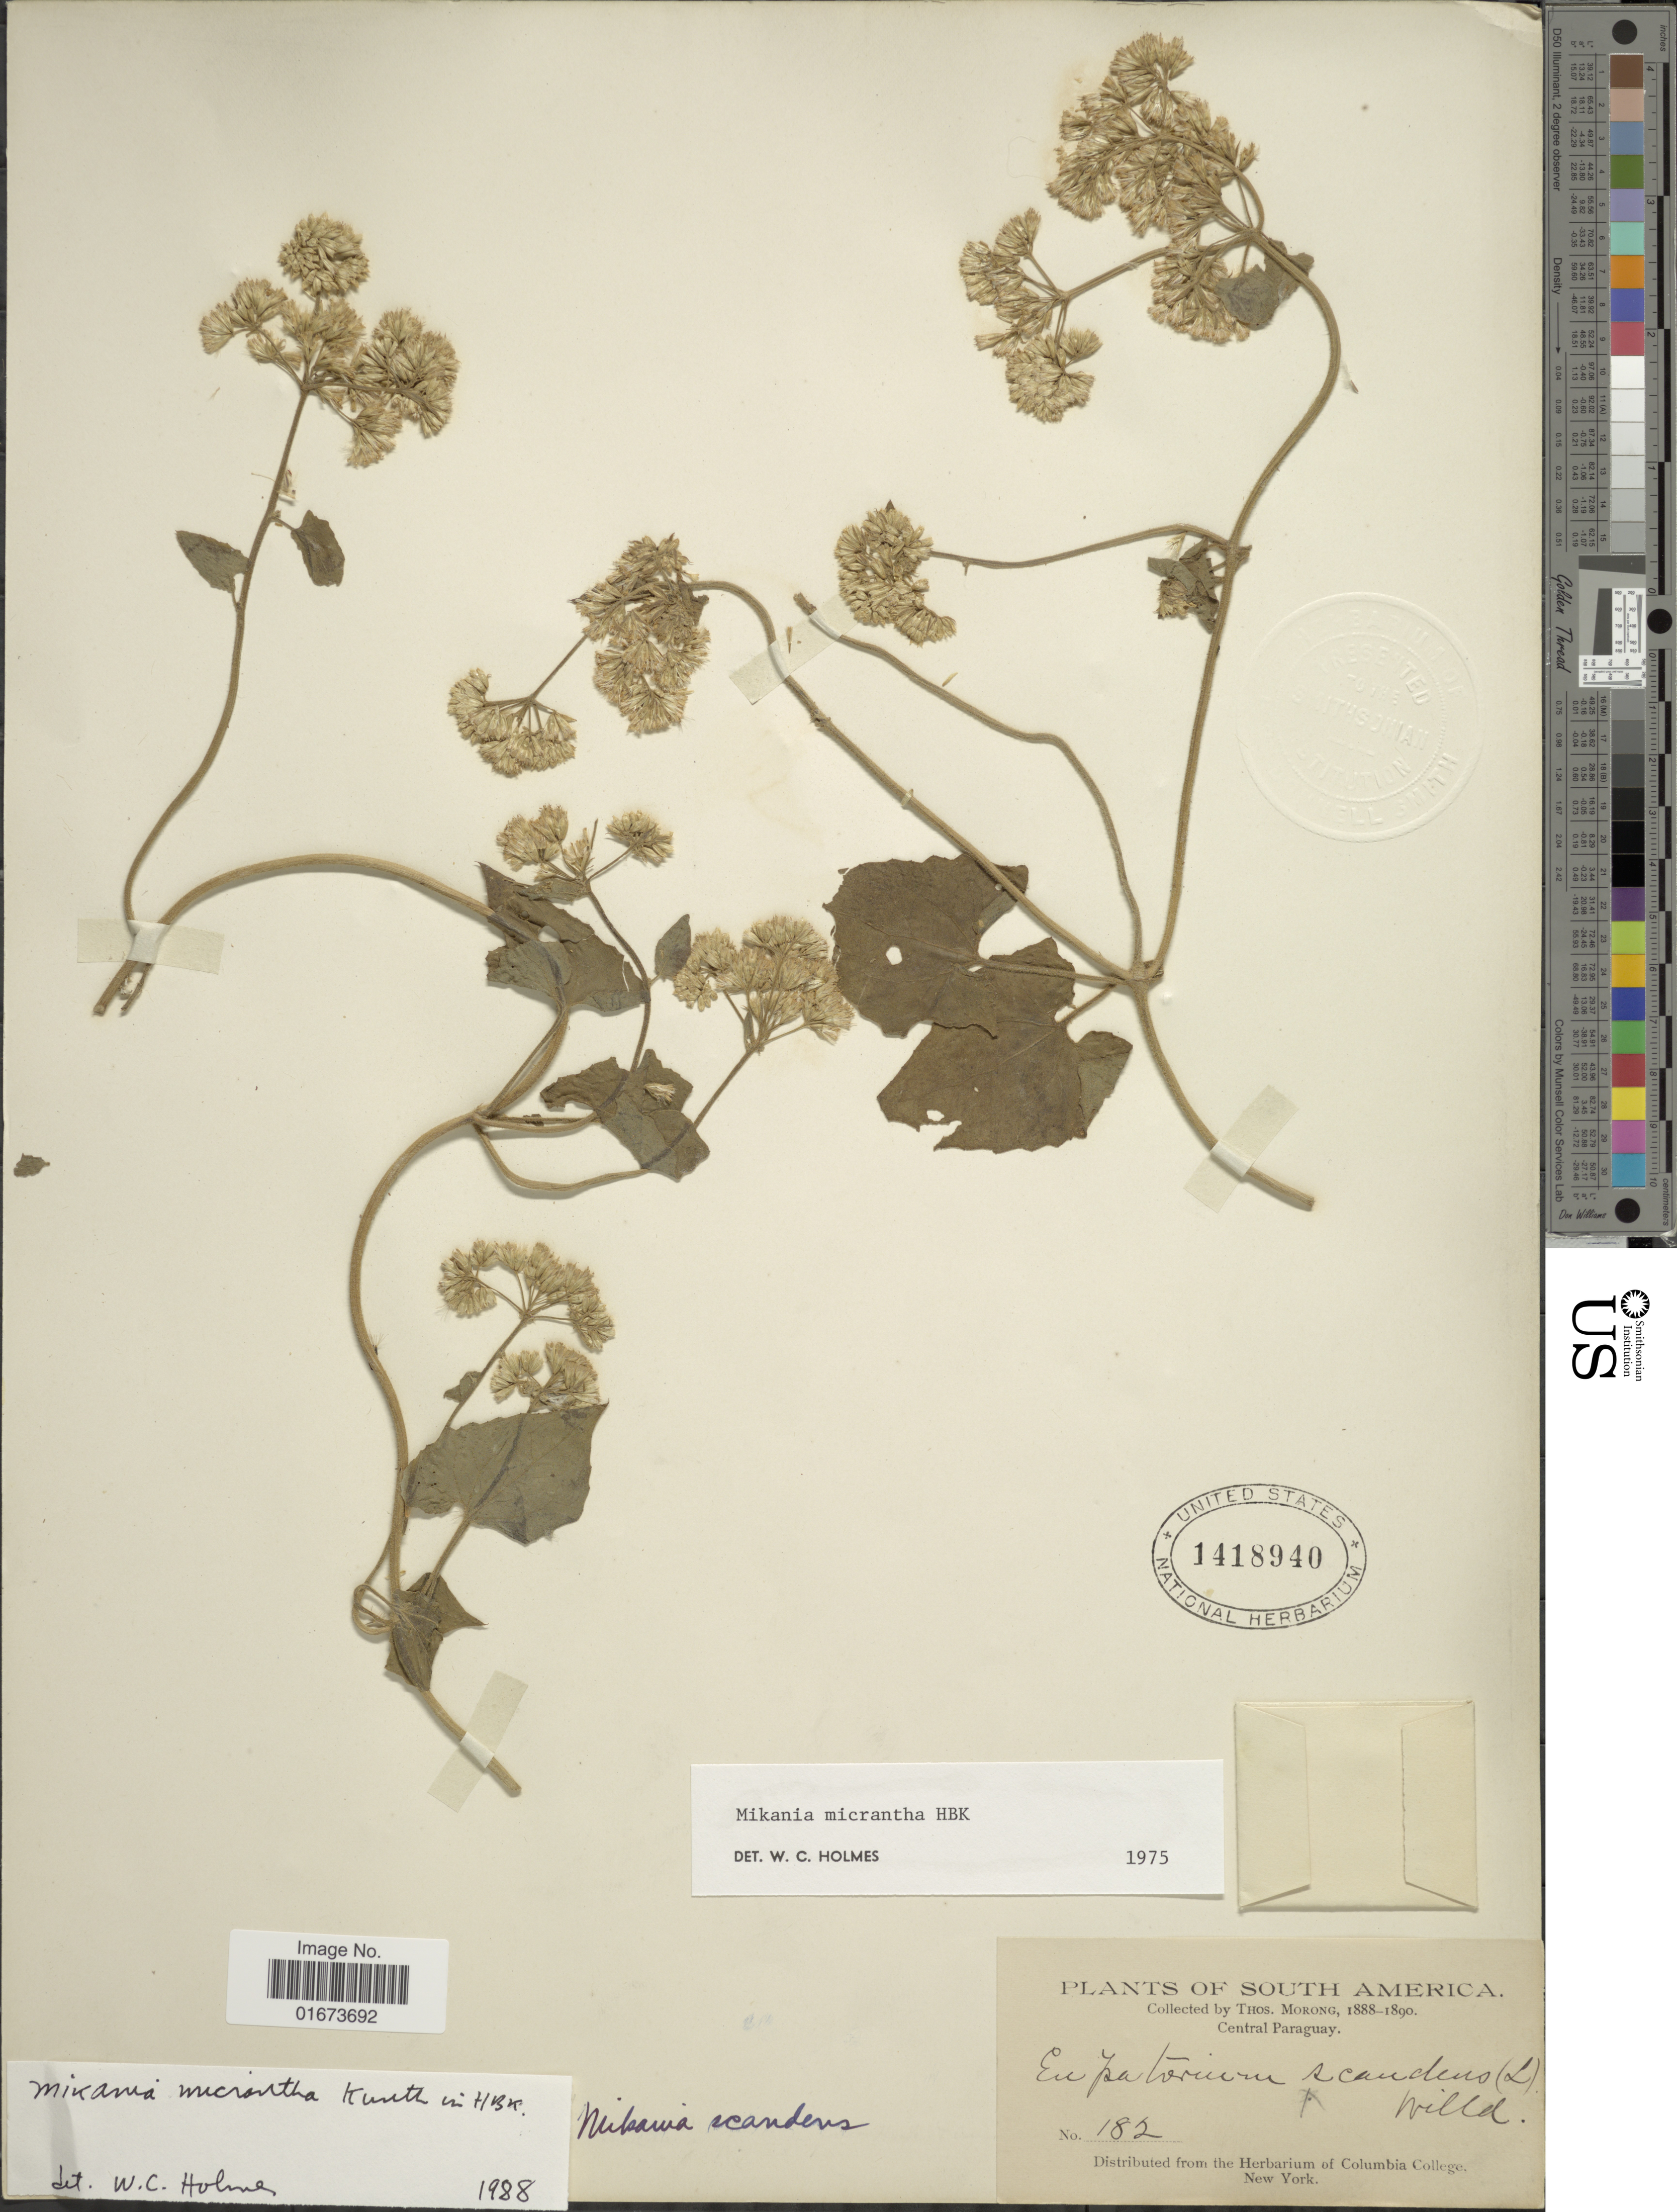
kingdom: Plantae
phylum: Tracheophyta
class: Magnoliopsida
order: Asterales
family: Asteraceae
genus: Mikania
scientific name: Mikania micrantha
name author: Kunth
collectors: ex herb. T. Morong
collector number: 182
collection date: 1888/1890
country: Paraguay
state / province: Central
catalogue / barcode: US 1418940